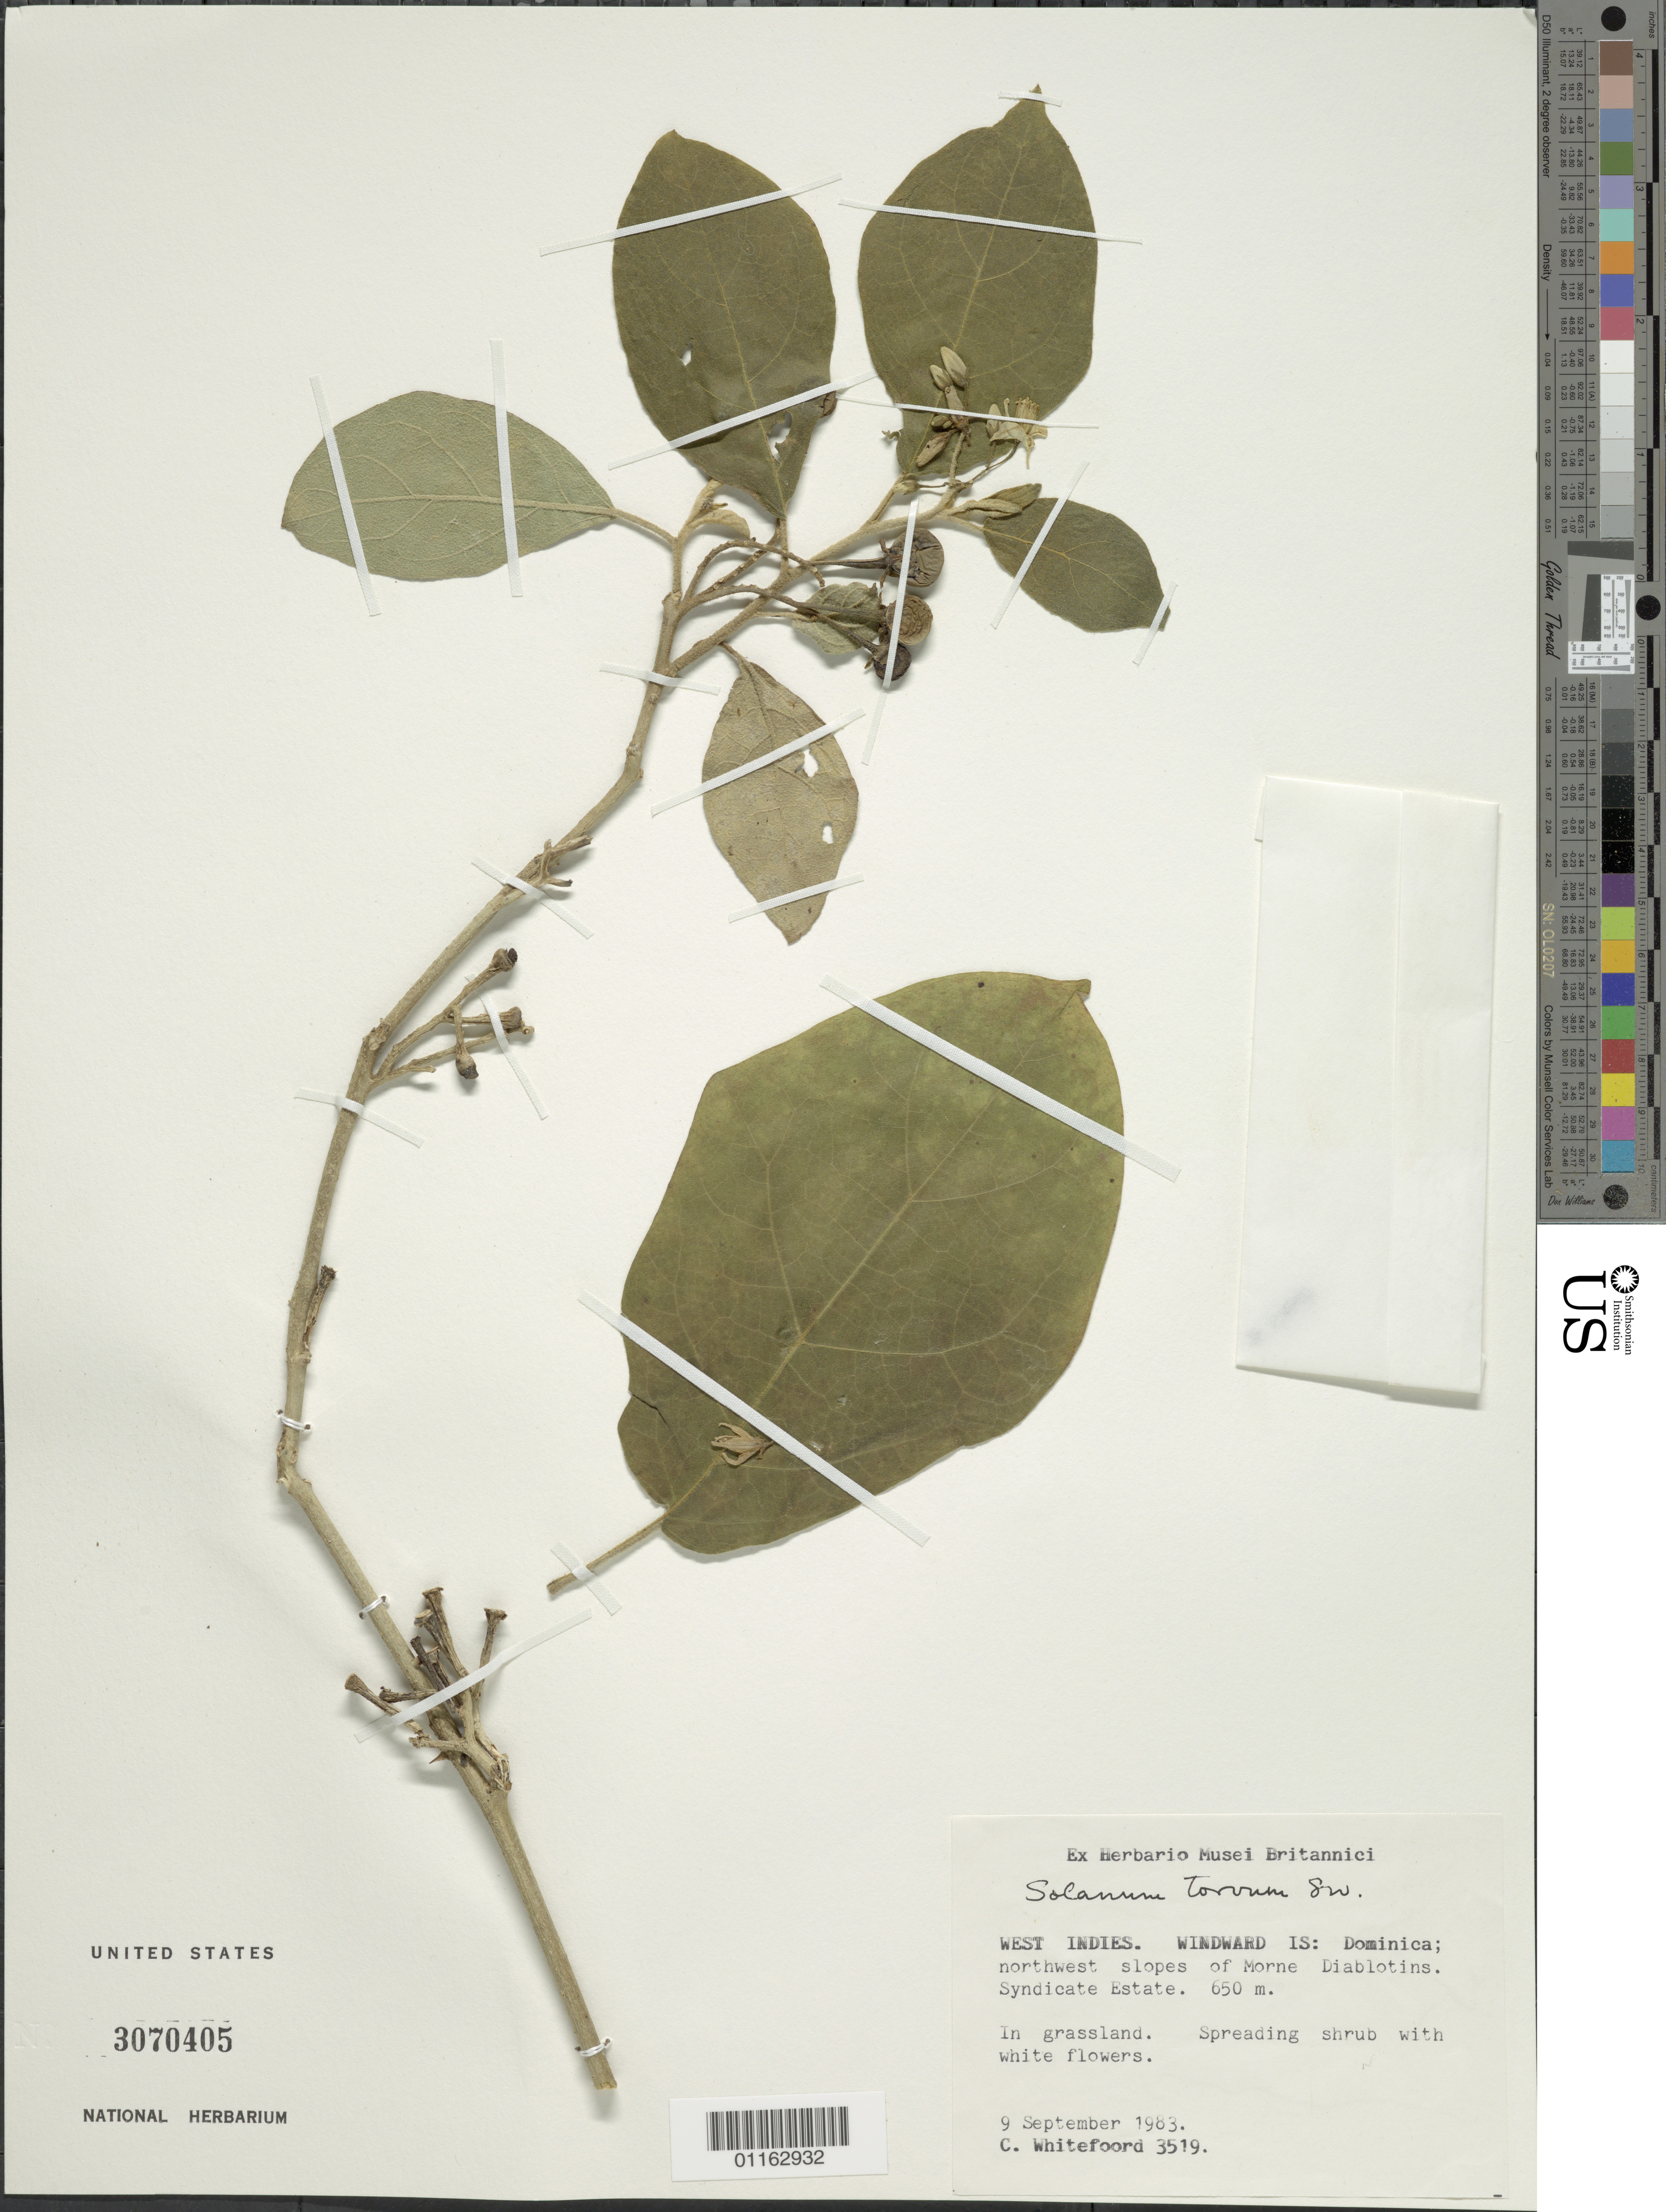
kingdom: Plantae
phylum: Tracheophyta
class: Magnoliopsida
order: Solanales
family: Solanaceae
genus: Solanum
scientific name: Solanum torvum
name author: Sw.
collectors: C. Whitefoord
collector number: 3519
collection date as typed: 09 Sep 1983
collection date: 1983-09-09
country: Dominica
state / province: St. Andrew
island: Dominica I.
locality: NW slopes of Morne Diablotins. Syndicate Estate. in grasslands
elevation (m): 600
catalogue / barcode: US 3070405